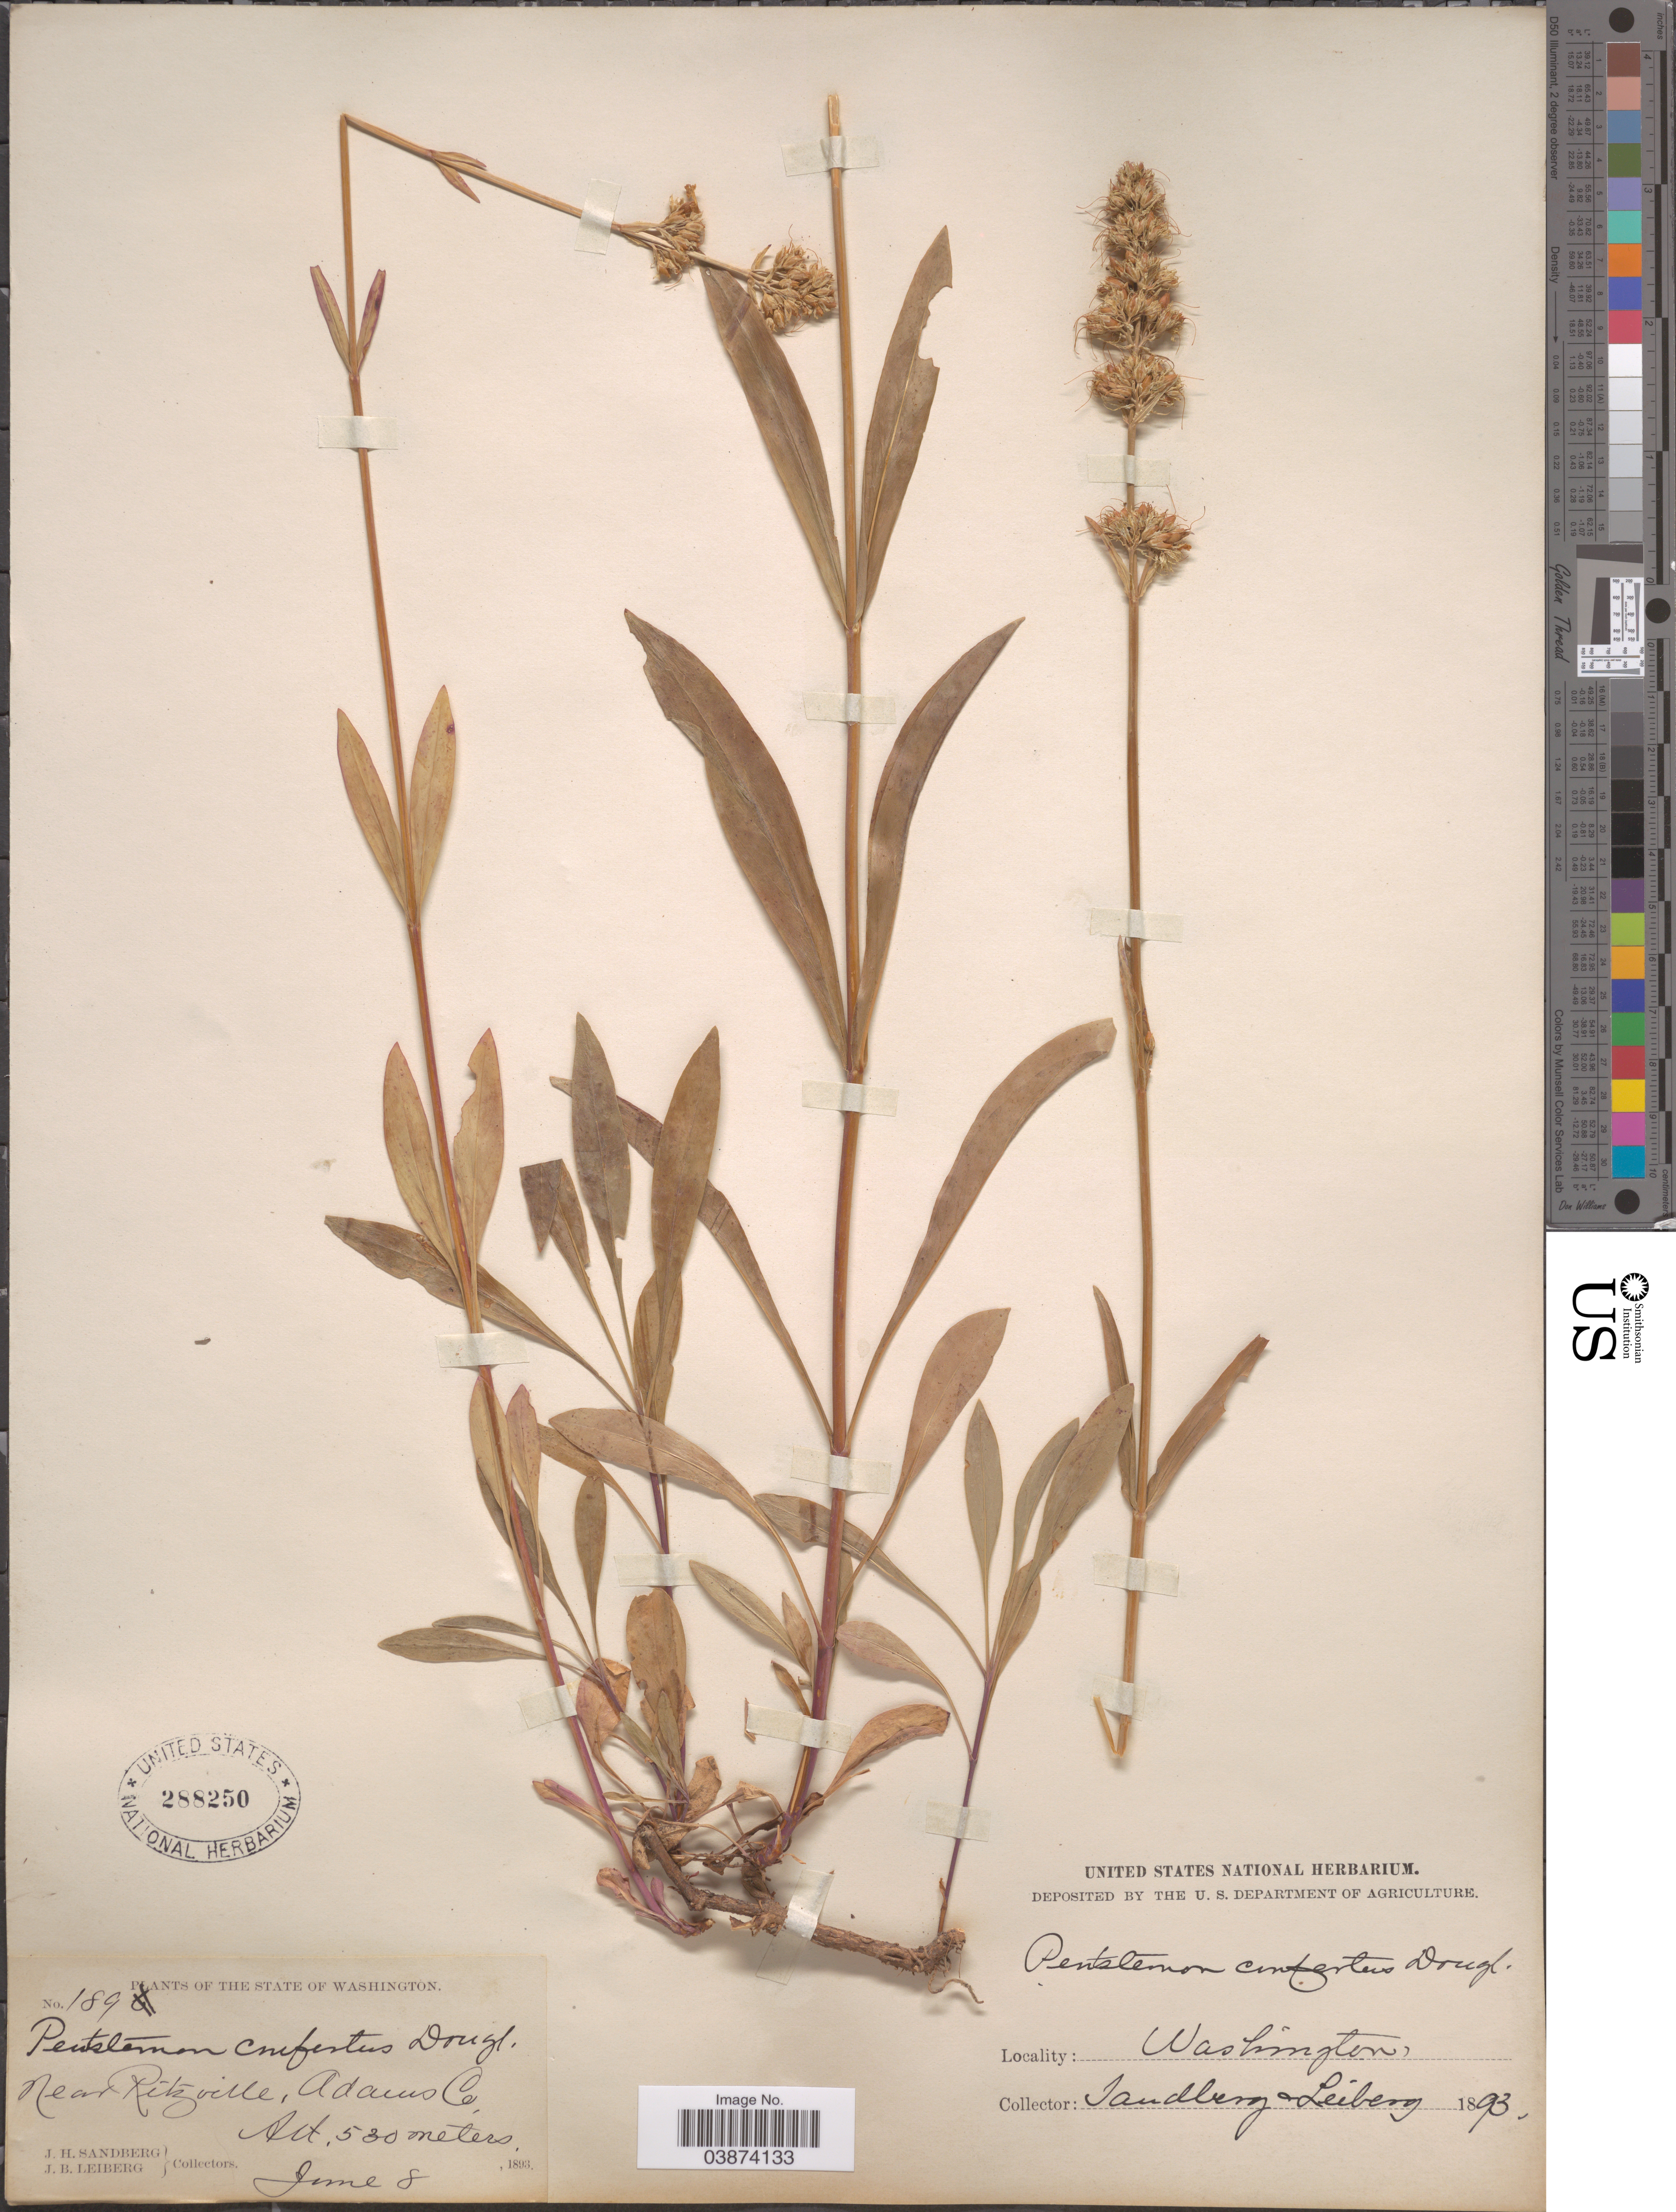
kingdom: Plantae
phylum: Tracheophyta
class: Magnoliopsida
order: Lamiales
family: Plantaginaceae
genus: Penstemon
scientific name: Penstemon confertus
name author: Douglas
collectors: J. H. Sandberg & J. B. Leiberg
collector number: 189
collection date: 1893-06-08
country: United States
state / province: Washington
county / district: Adams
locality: Near Pitzville, Adams Co.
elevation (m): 530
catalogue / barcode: US 288250